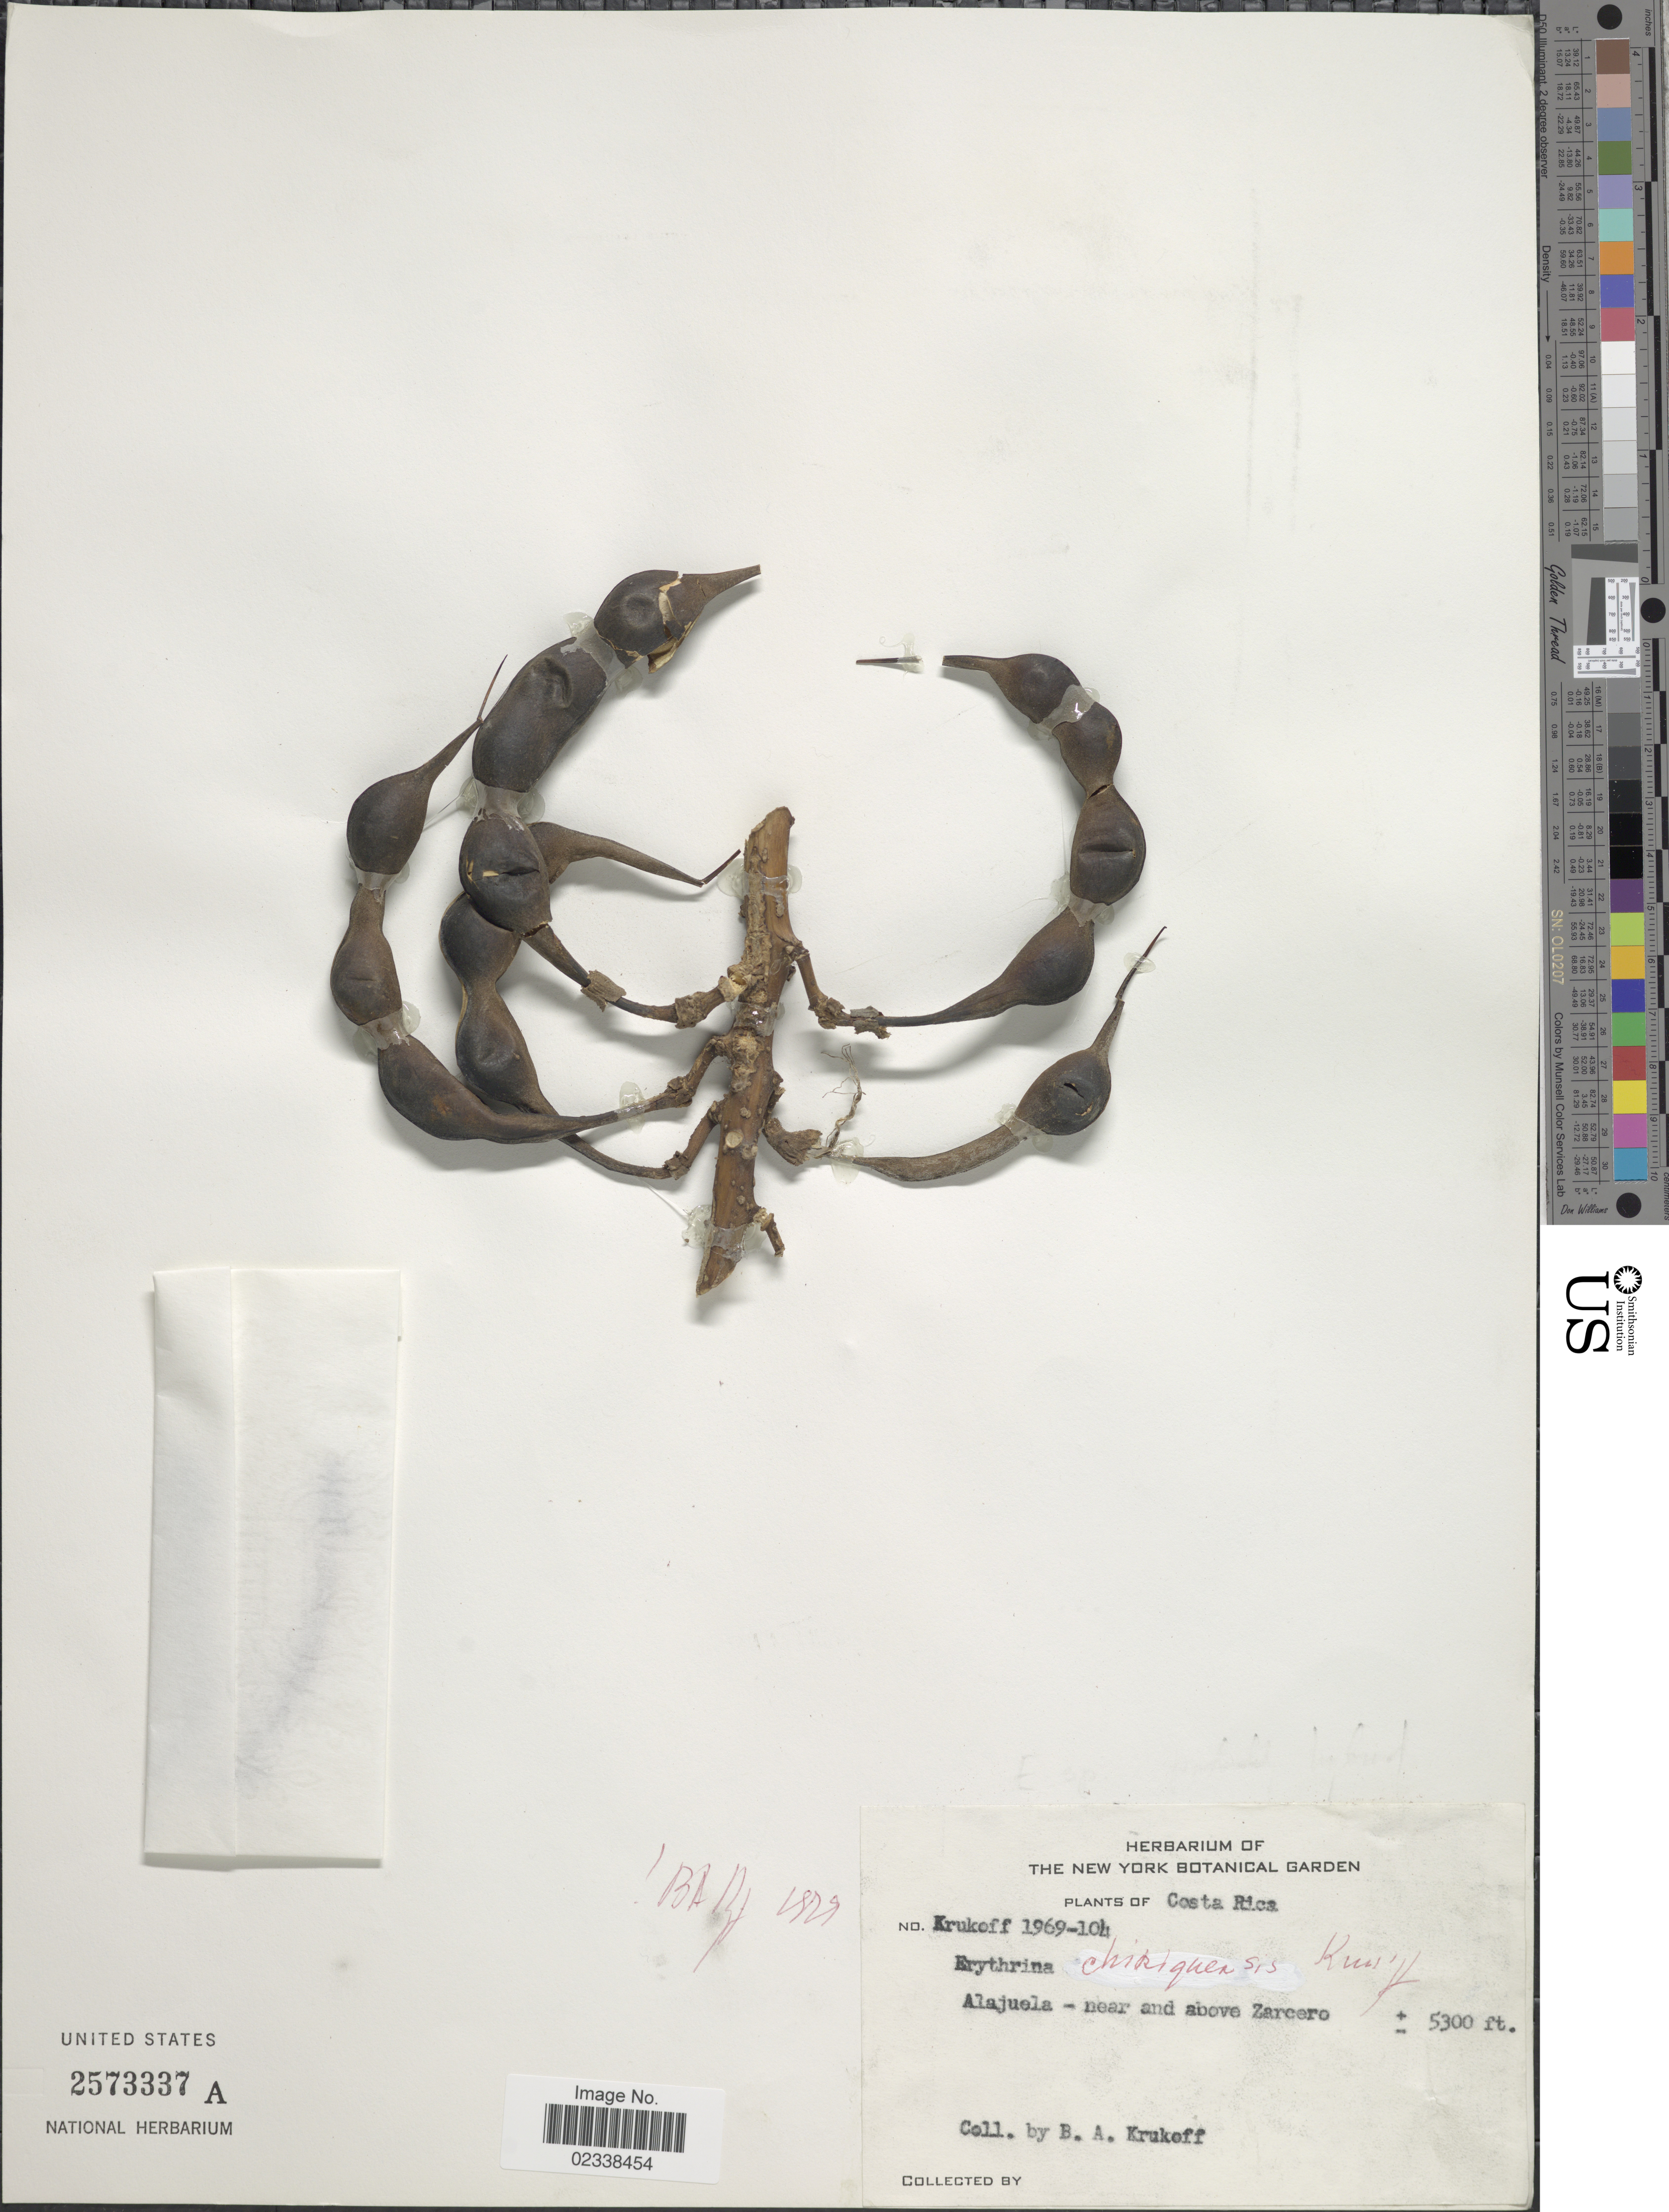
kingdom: Plantae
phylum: Tracheophyta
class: Magnoliopsida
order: Fabales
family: Fabaceae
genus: Erythrina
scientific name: Erythrina chiriquensis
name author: Krukoff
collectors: B. A. Krukoff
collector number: Krukoff 1969-104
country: Costa Rica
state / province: Alajuela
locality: Near and above Zarcero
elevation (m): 1615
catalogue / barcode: US 2573337A